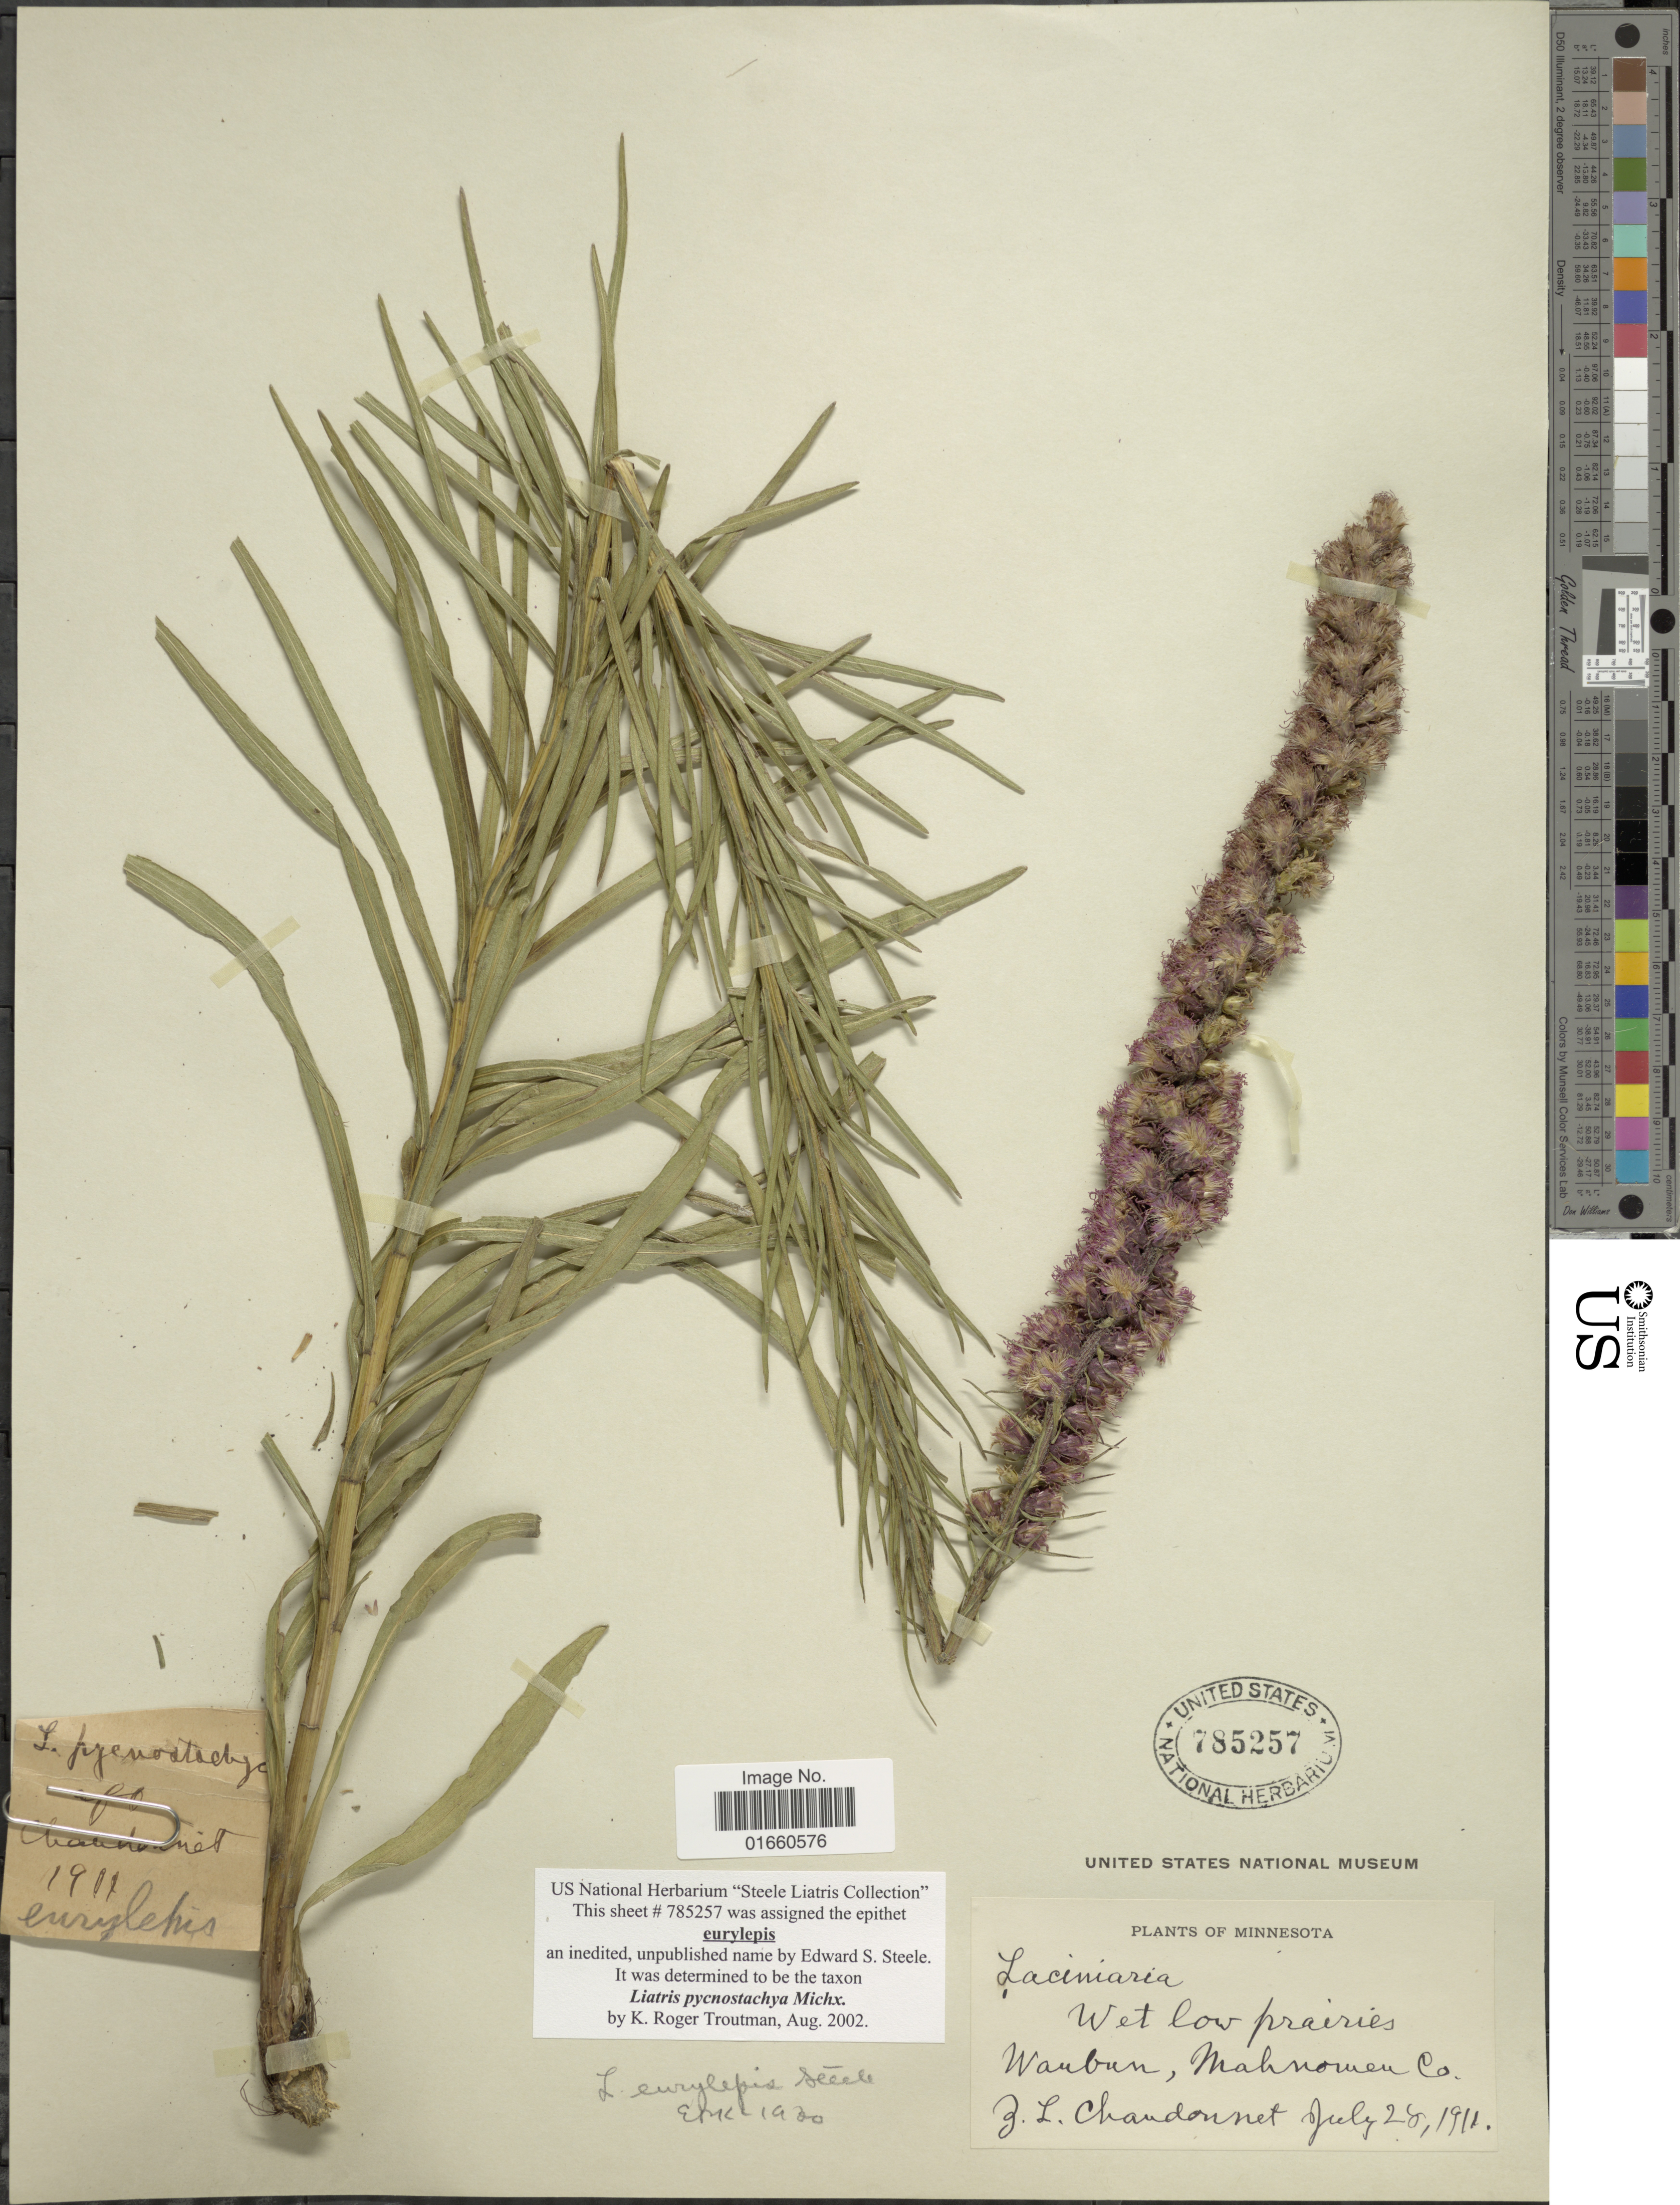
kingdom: Plantae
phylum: Tracheophyta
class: Magnoliopsida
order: Asterales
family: Asteraceae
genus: Liatris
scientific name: Liatris pycnostachya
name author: Michx.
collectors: Z. Chandonnet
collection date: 1911-07-28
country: United States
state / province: Minnesota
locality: Wet low prairies, Waubun, Mahnomen Co.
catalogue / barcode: US 785257